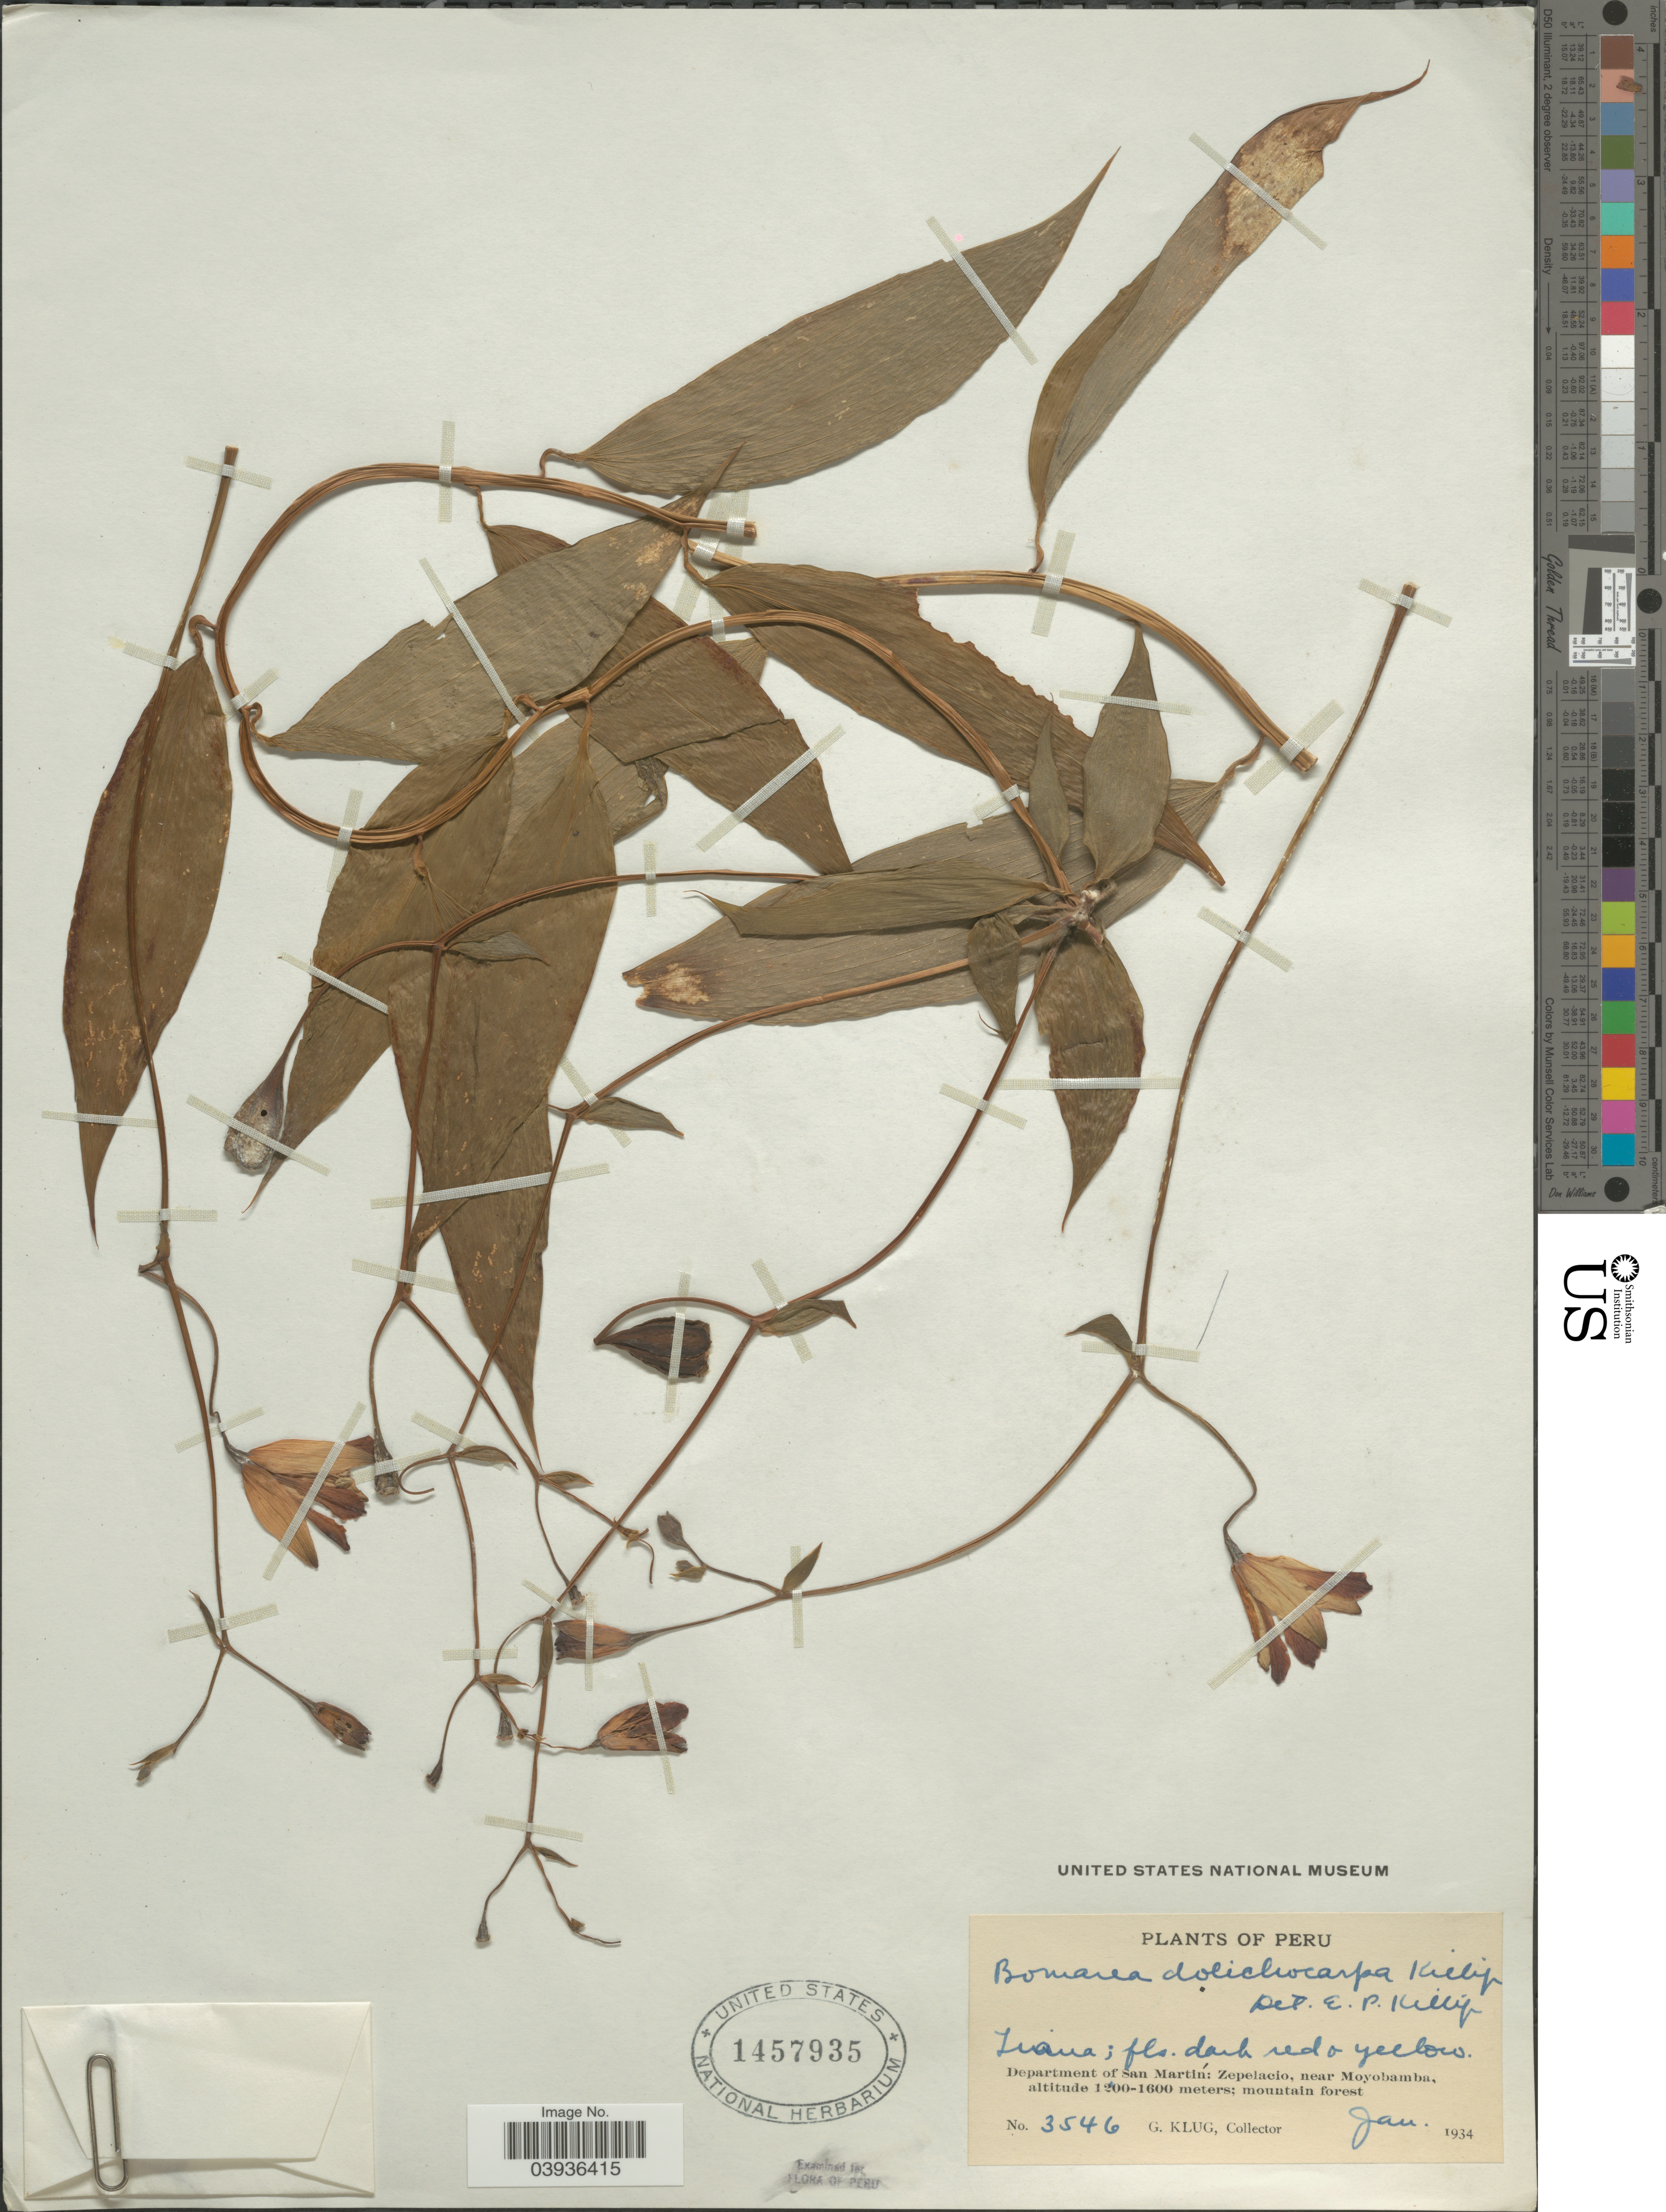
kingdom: Plantae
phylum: Tracheophyta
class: Liliopsida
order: Liliales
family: Alstroemeriaceae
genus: Bomarea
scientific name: Bomarea dolichocarpa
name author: Killip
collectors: G. Klug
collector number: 3546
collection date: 1934-01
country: Peru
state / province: San Martín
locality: Department of San Martín: Zepelacio, near Moyobamba.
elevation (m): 1200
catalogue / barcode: US 1457935